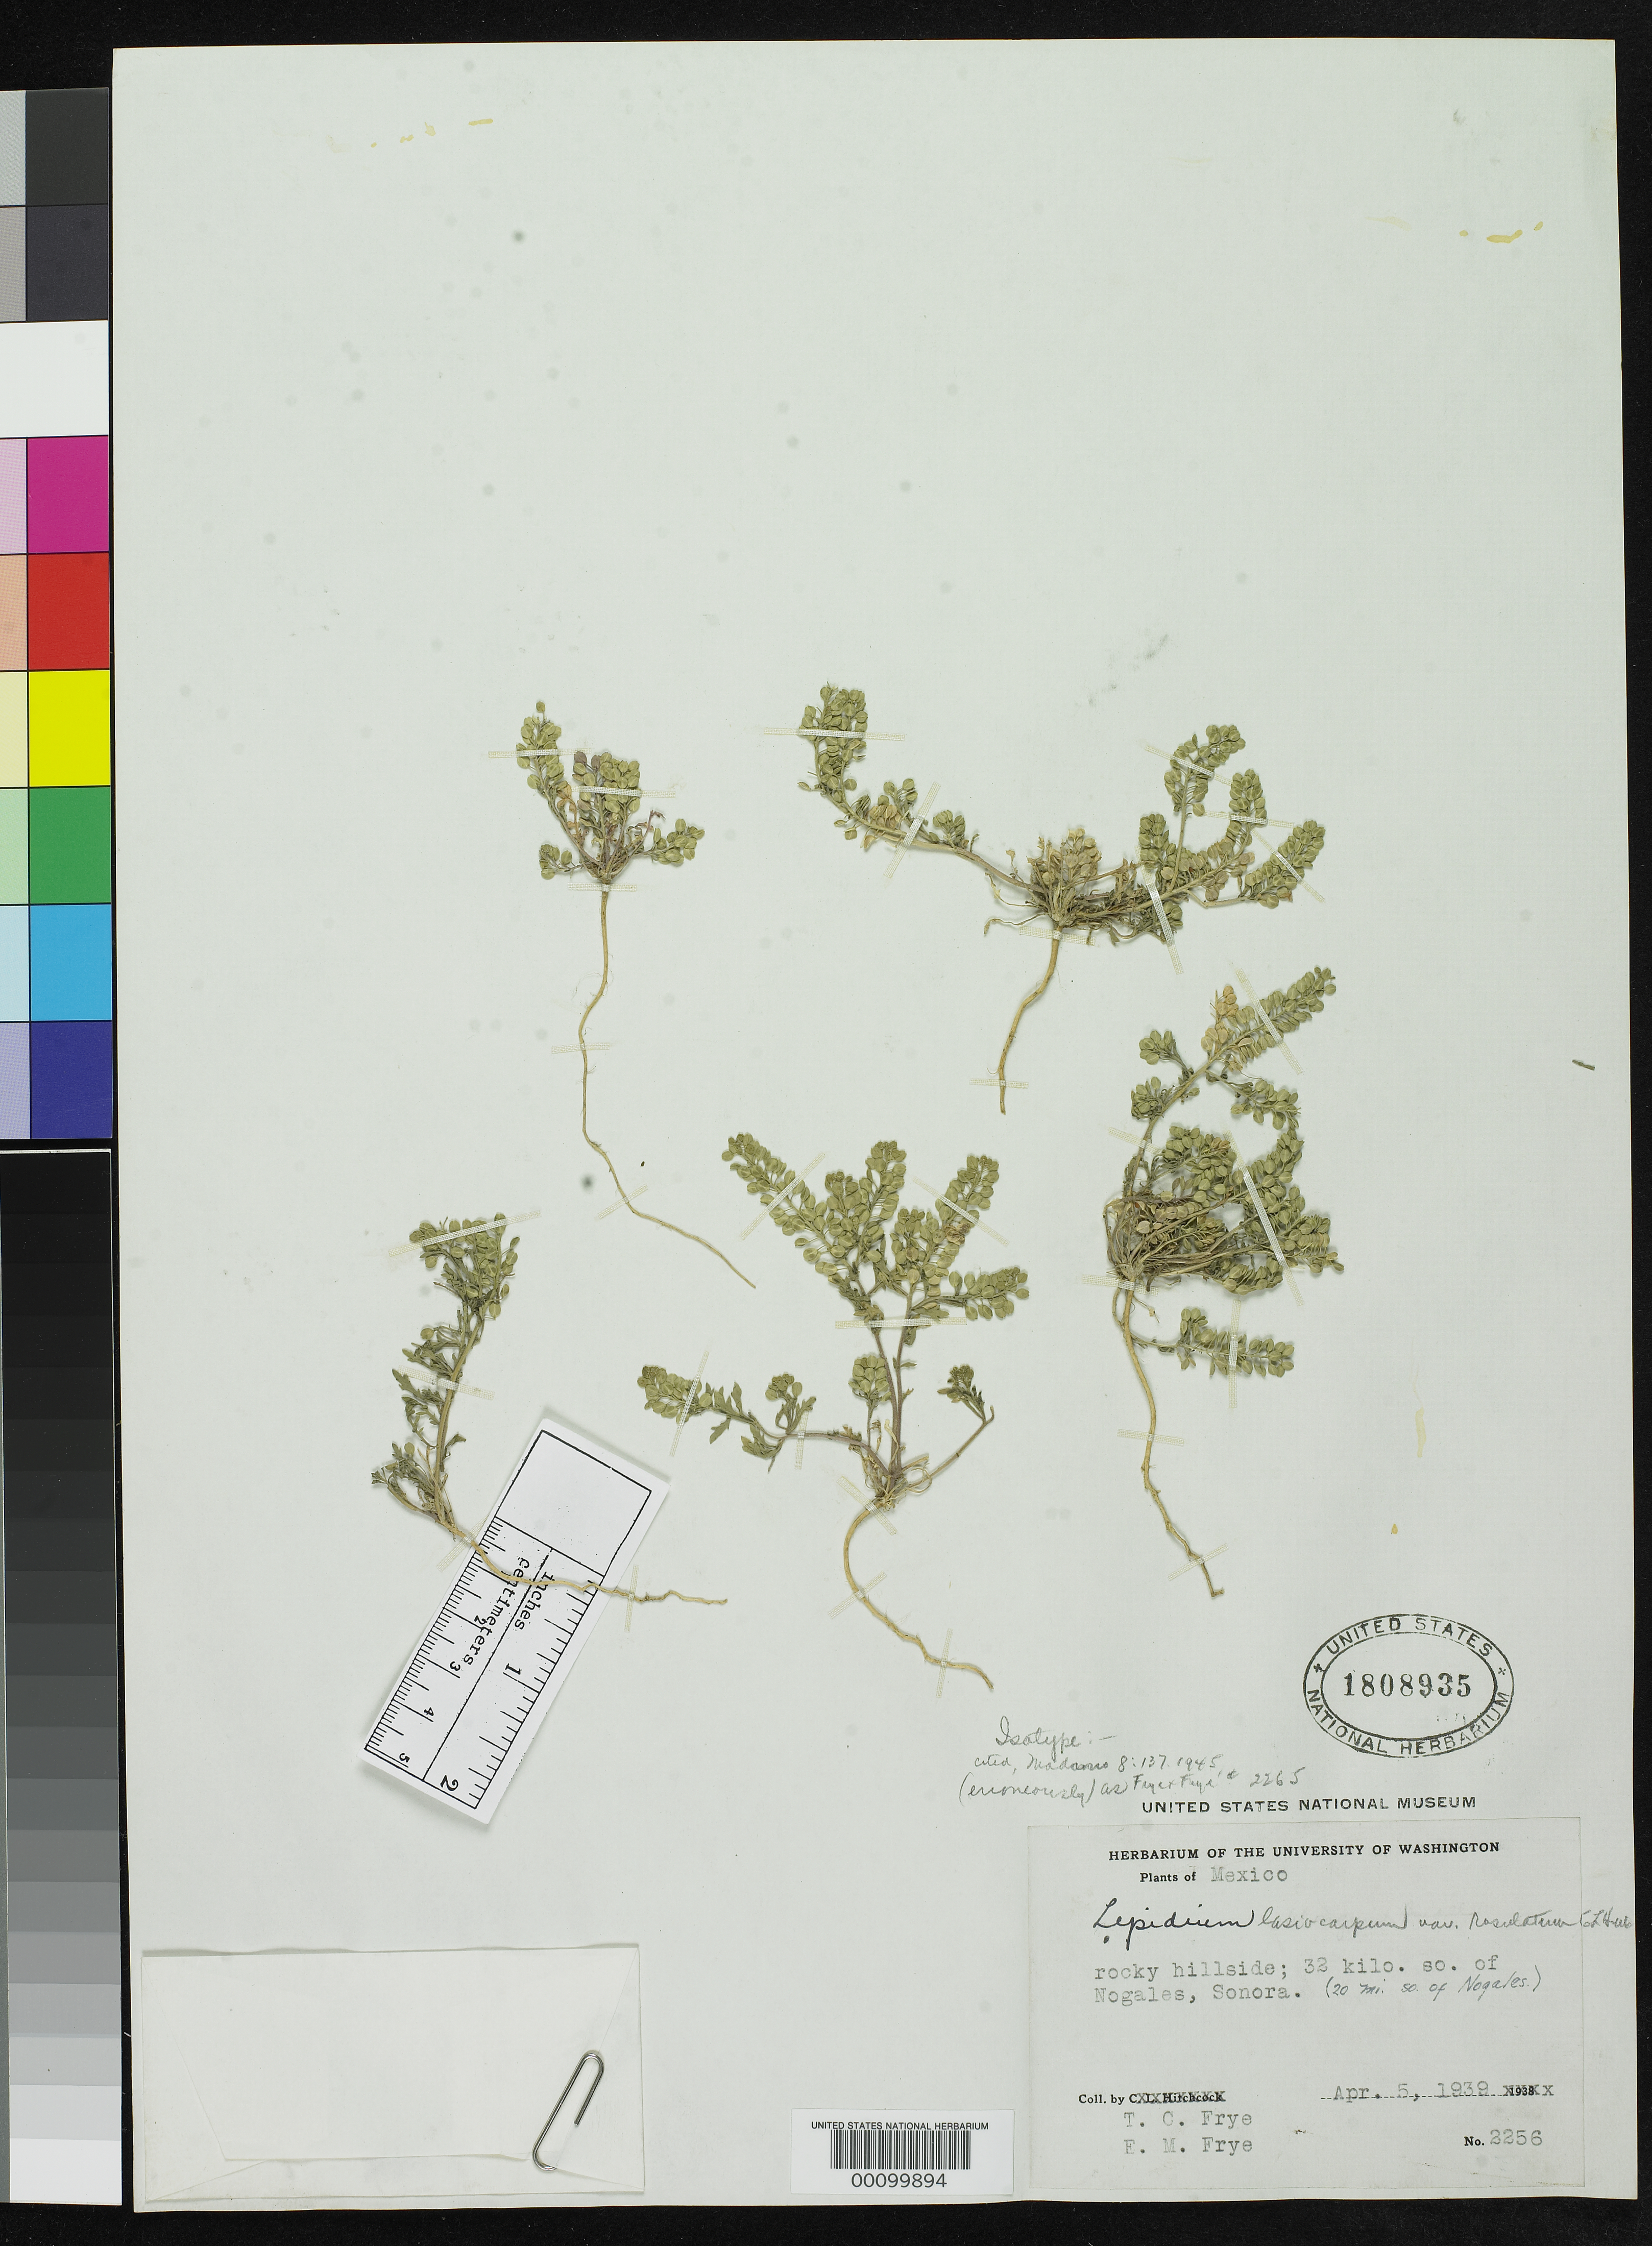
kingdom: Plantae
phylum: Tracheophyta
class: Magnoliopsida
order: Brassicales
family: Brassicaceae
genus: Lepidium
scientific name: Lepidium lasiocarpum var. rosulatum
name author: C.L. Hitchc.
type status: Isotype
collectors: T. C. Frye & E. Frye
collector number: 2256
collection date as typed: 05 Apr 1939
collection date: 1939-04-05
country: Mexico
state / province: Sonora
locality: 32 km S of Nogales.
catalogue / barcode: US 1808935